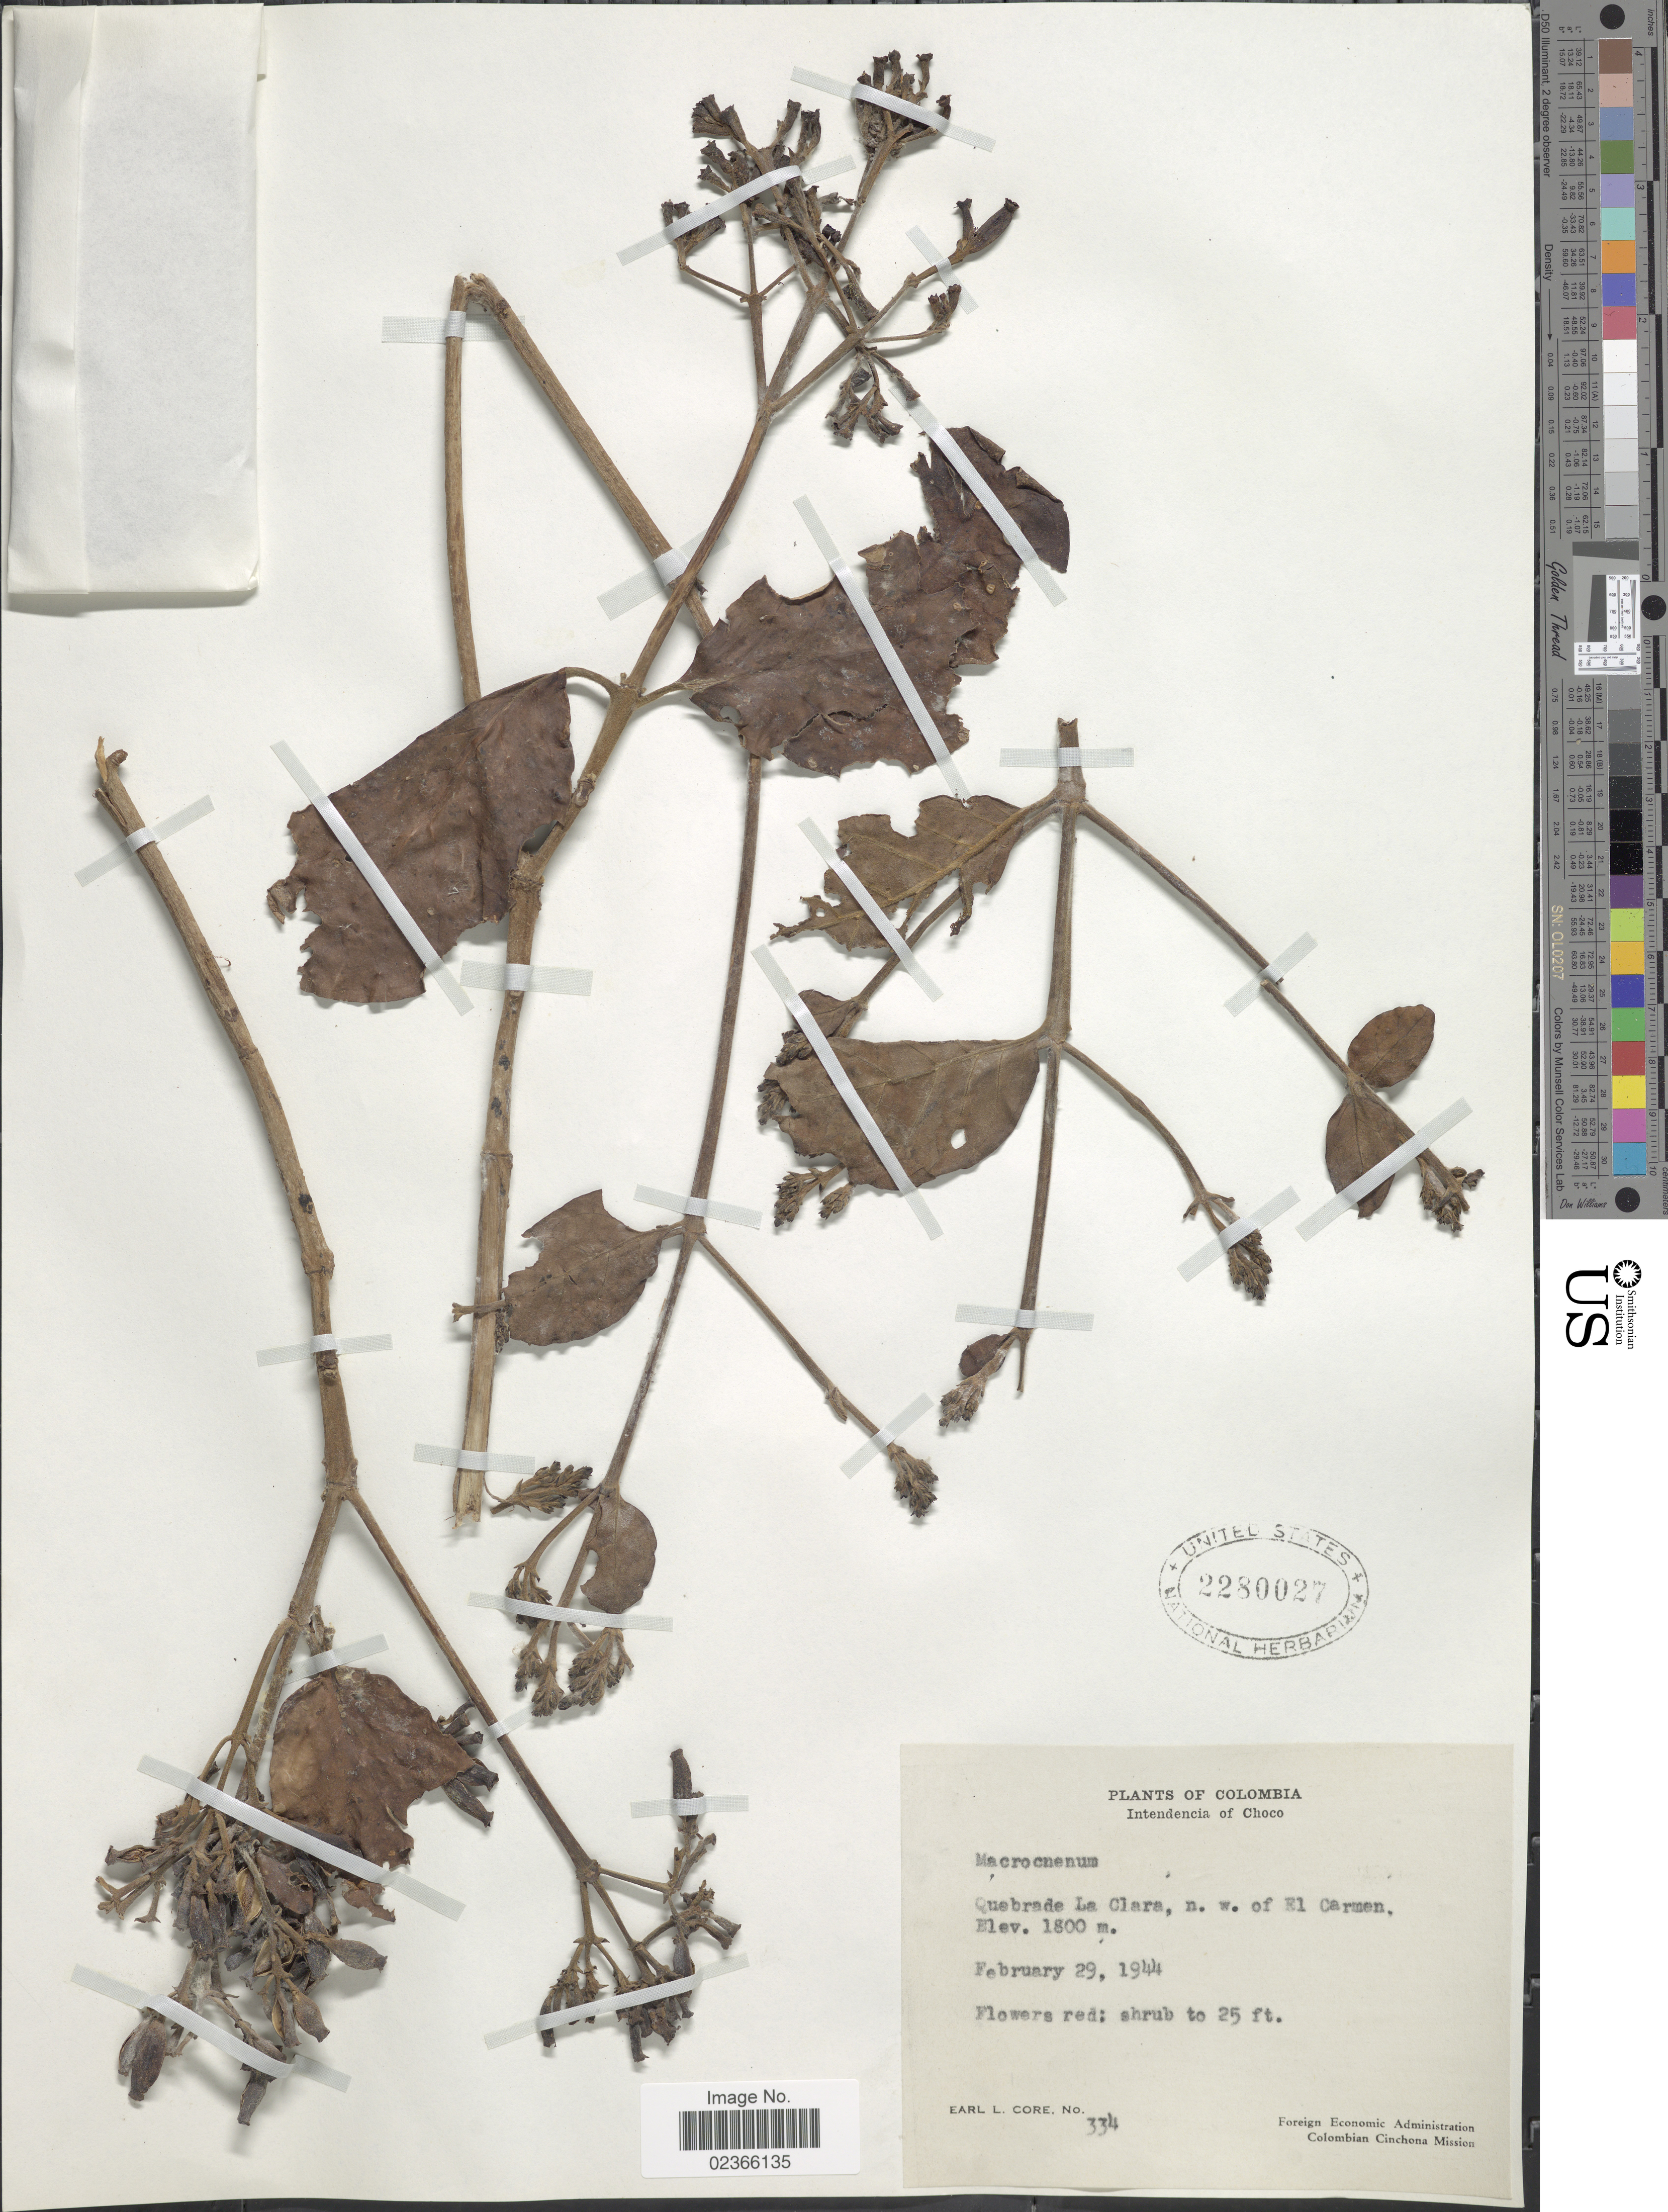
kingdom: Plantae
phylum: Tracheophyta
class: Magnoliopsida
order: Gentianales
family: Rubiaceae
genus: Macrocnemum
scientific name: Macrocnemum sp.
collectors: E. L. Core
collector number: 334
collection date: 1944-01-29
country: Colombia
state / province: Chocó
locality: Intendencia of Choco, Quebrada La Clara.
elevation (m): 1800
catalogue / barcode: US 2280027